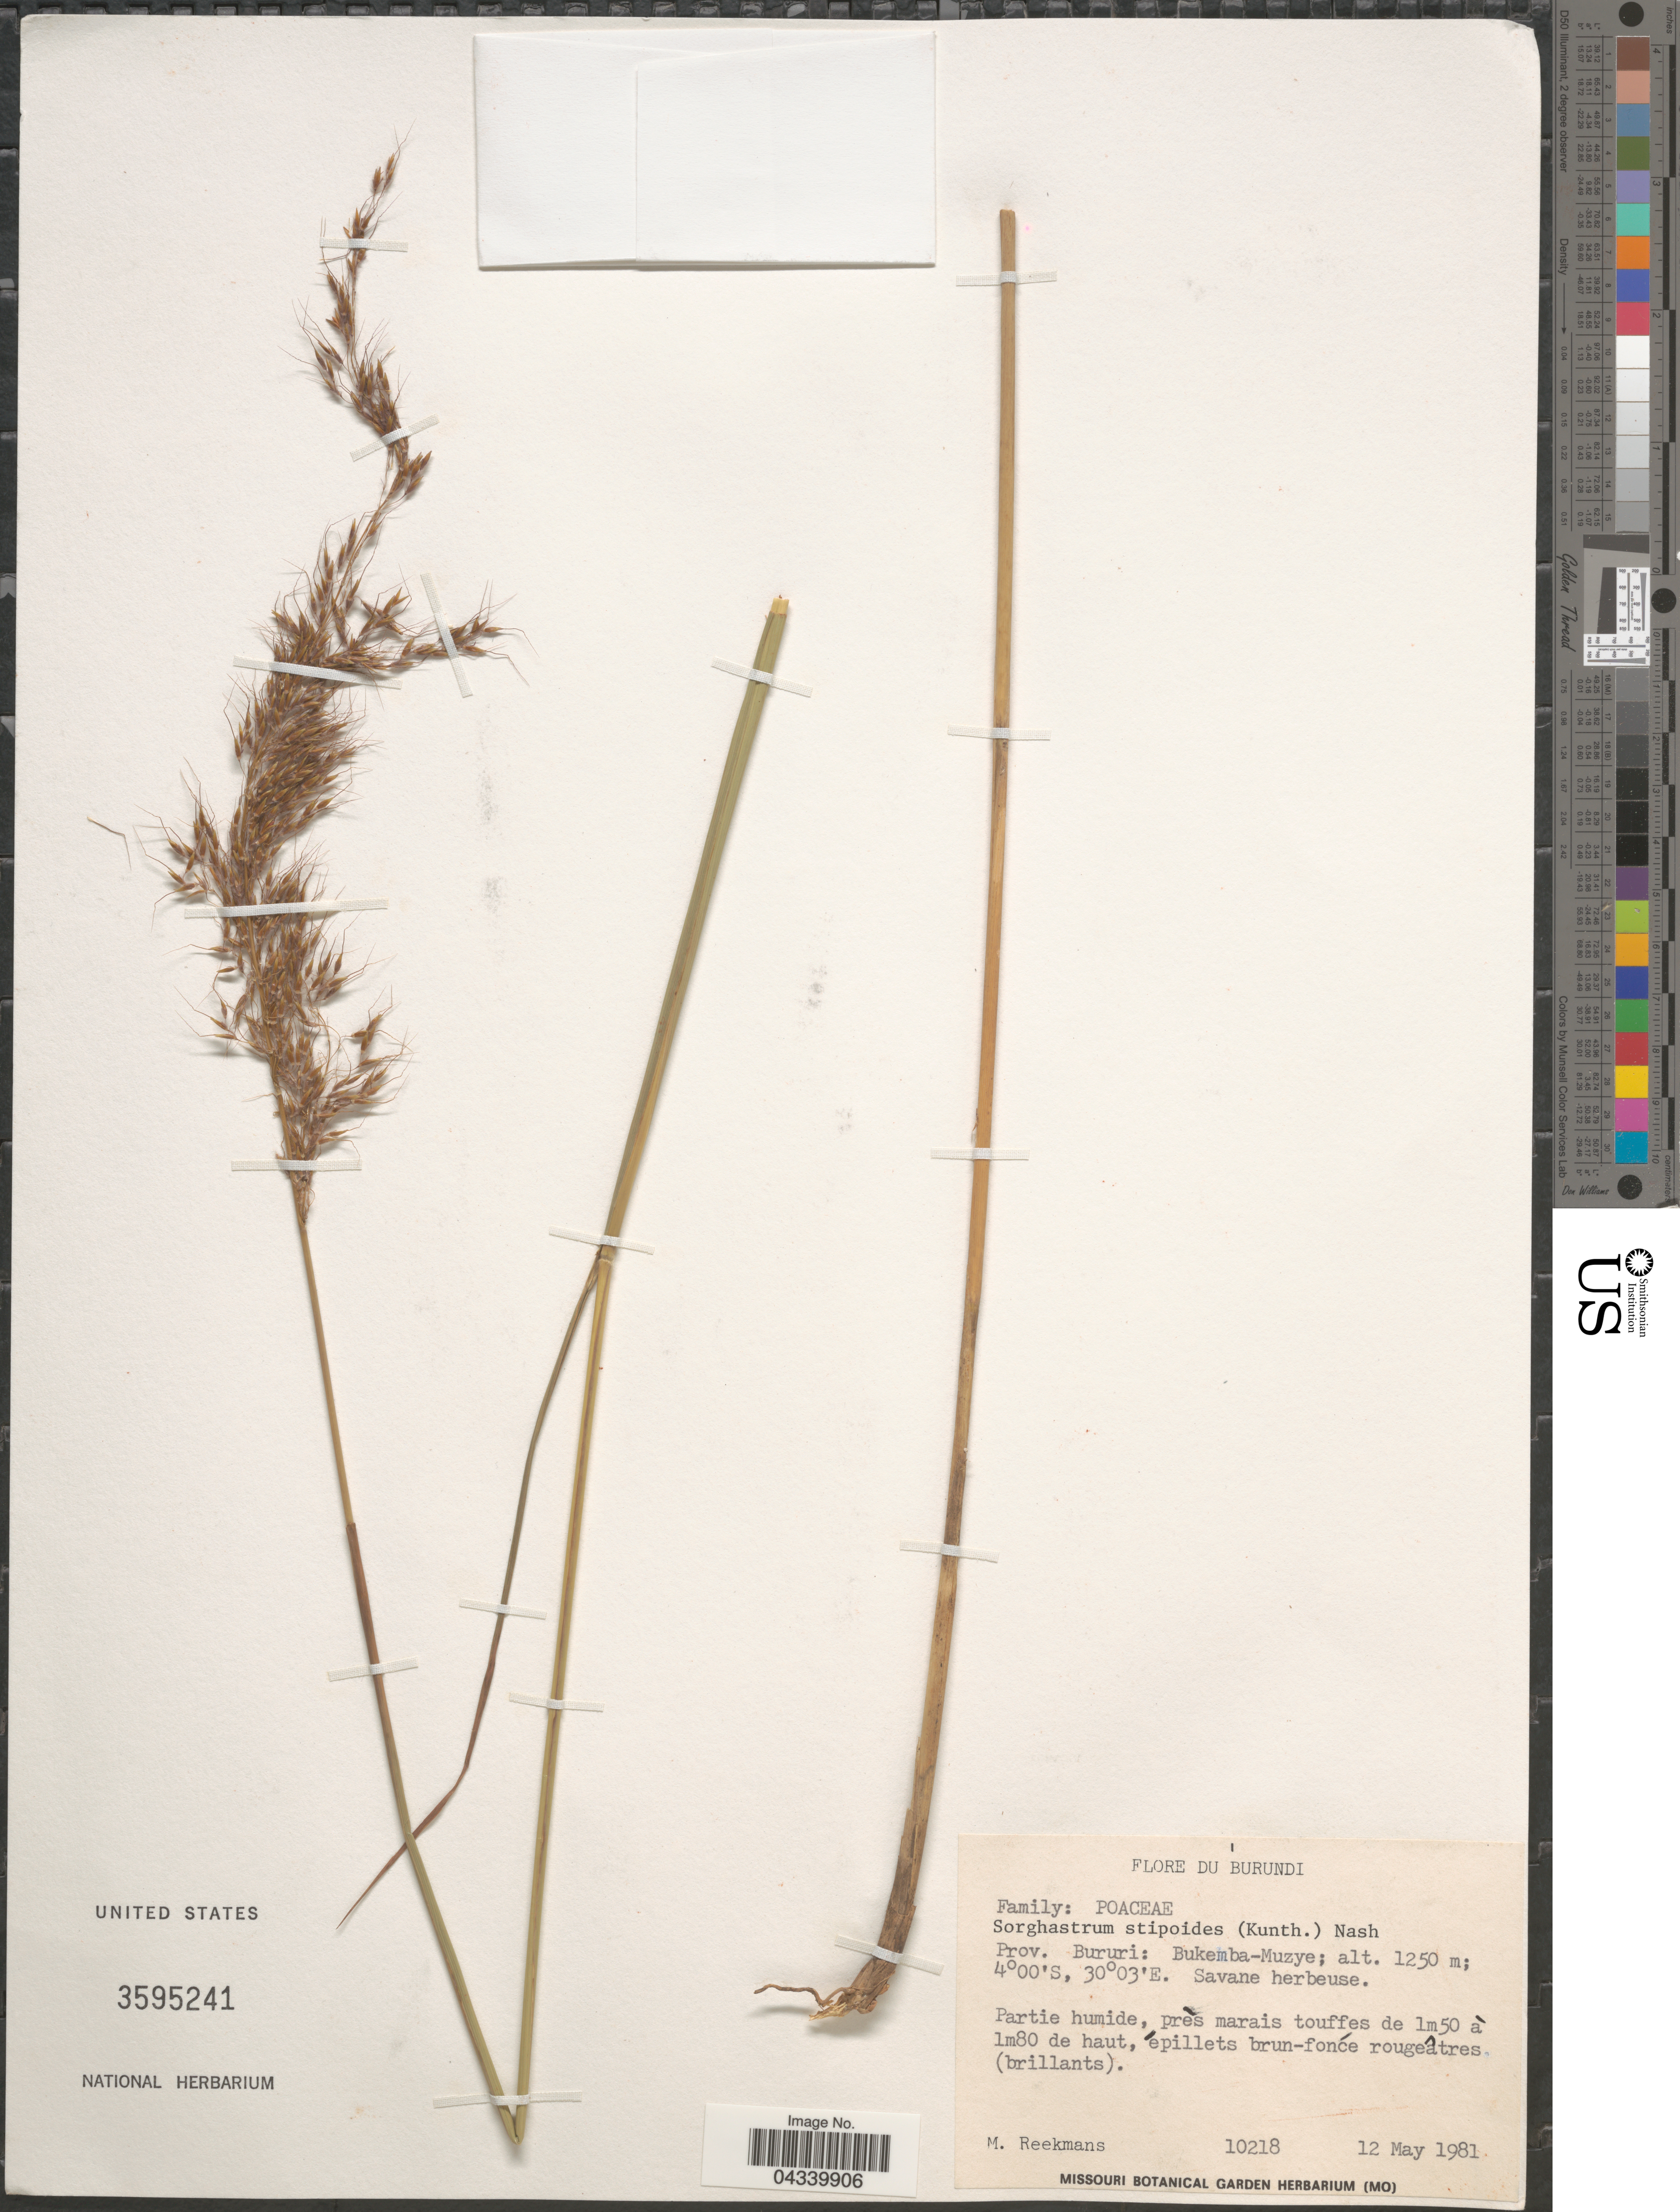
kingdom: Plantae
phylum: Tracheophyta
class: Liliopsida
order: Poales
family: Poaceae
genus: Sorghastrum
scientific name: Sorghastrum stipoides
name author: (Kunth) Nash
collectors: M. Reekmans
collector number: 10218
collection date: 1981-05-12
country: Burundi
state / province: Bururi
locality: Bukemba-Muzye.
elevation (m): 1250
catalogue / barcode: US 3595241